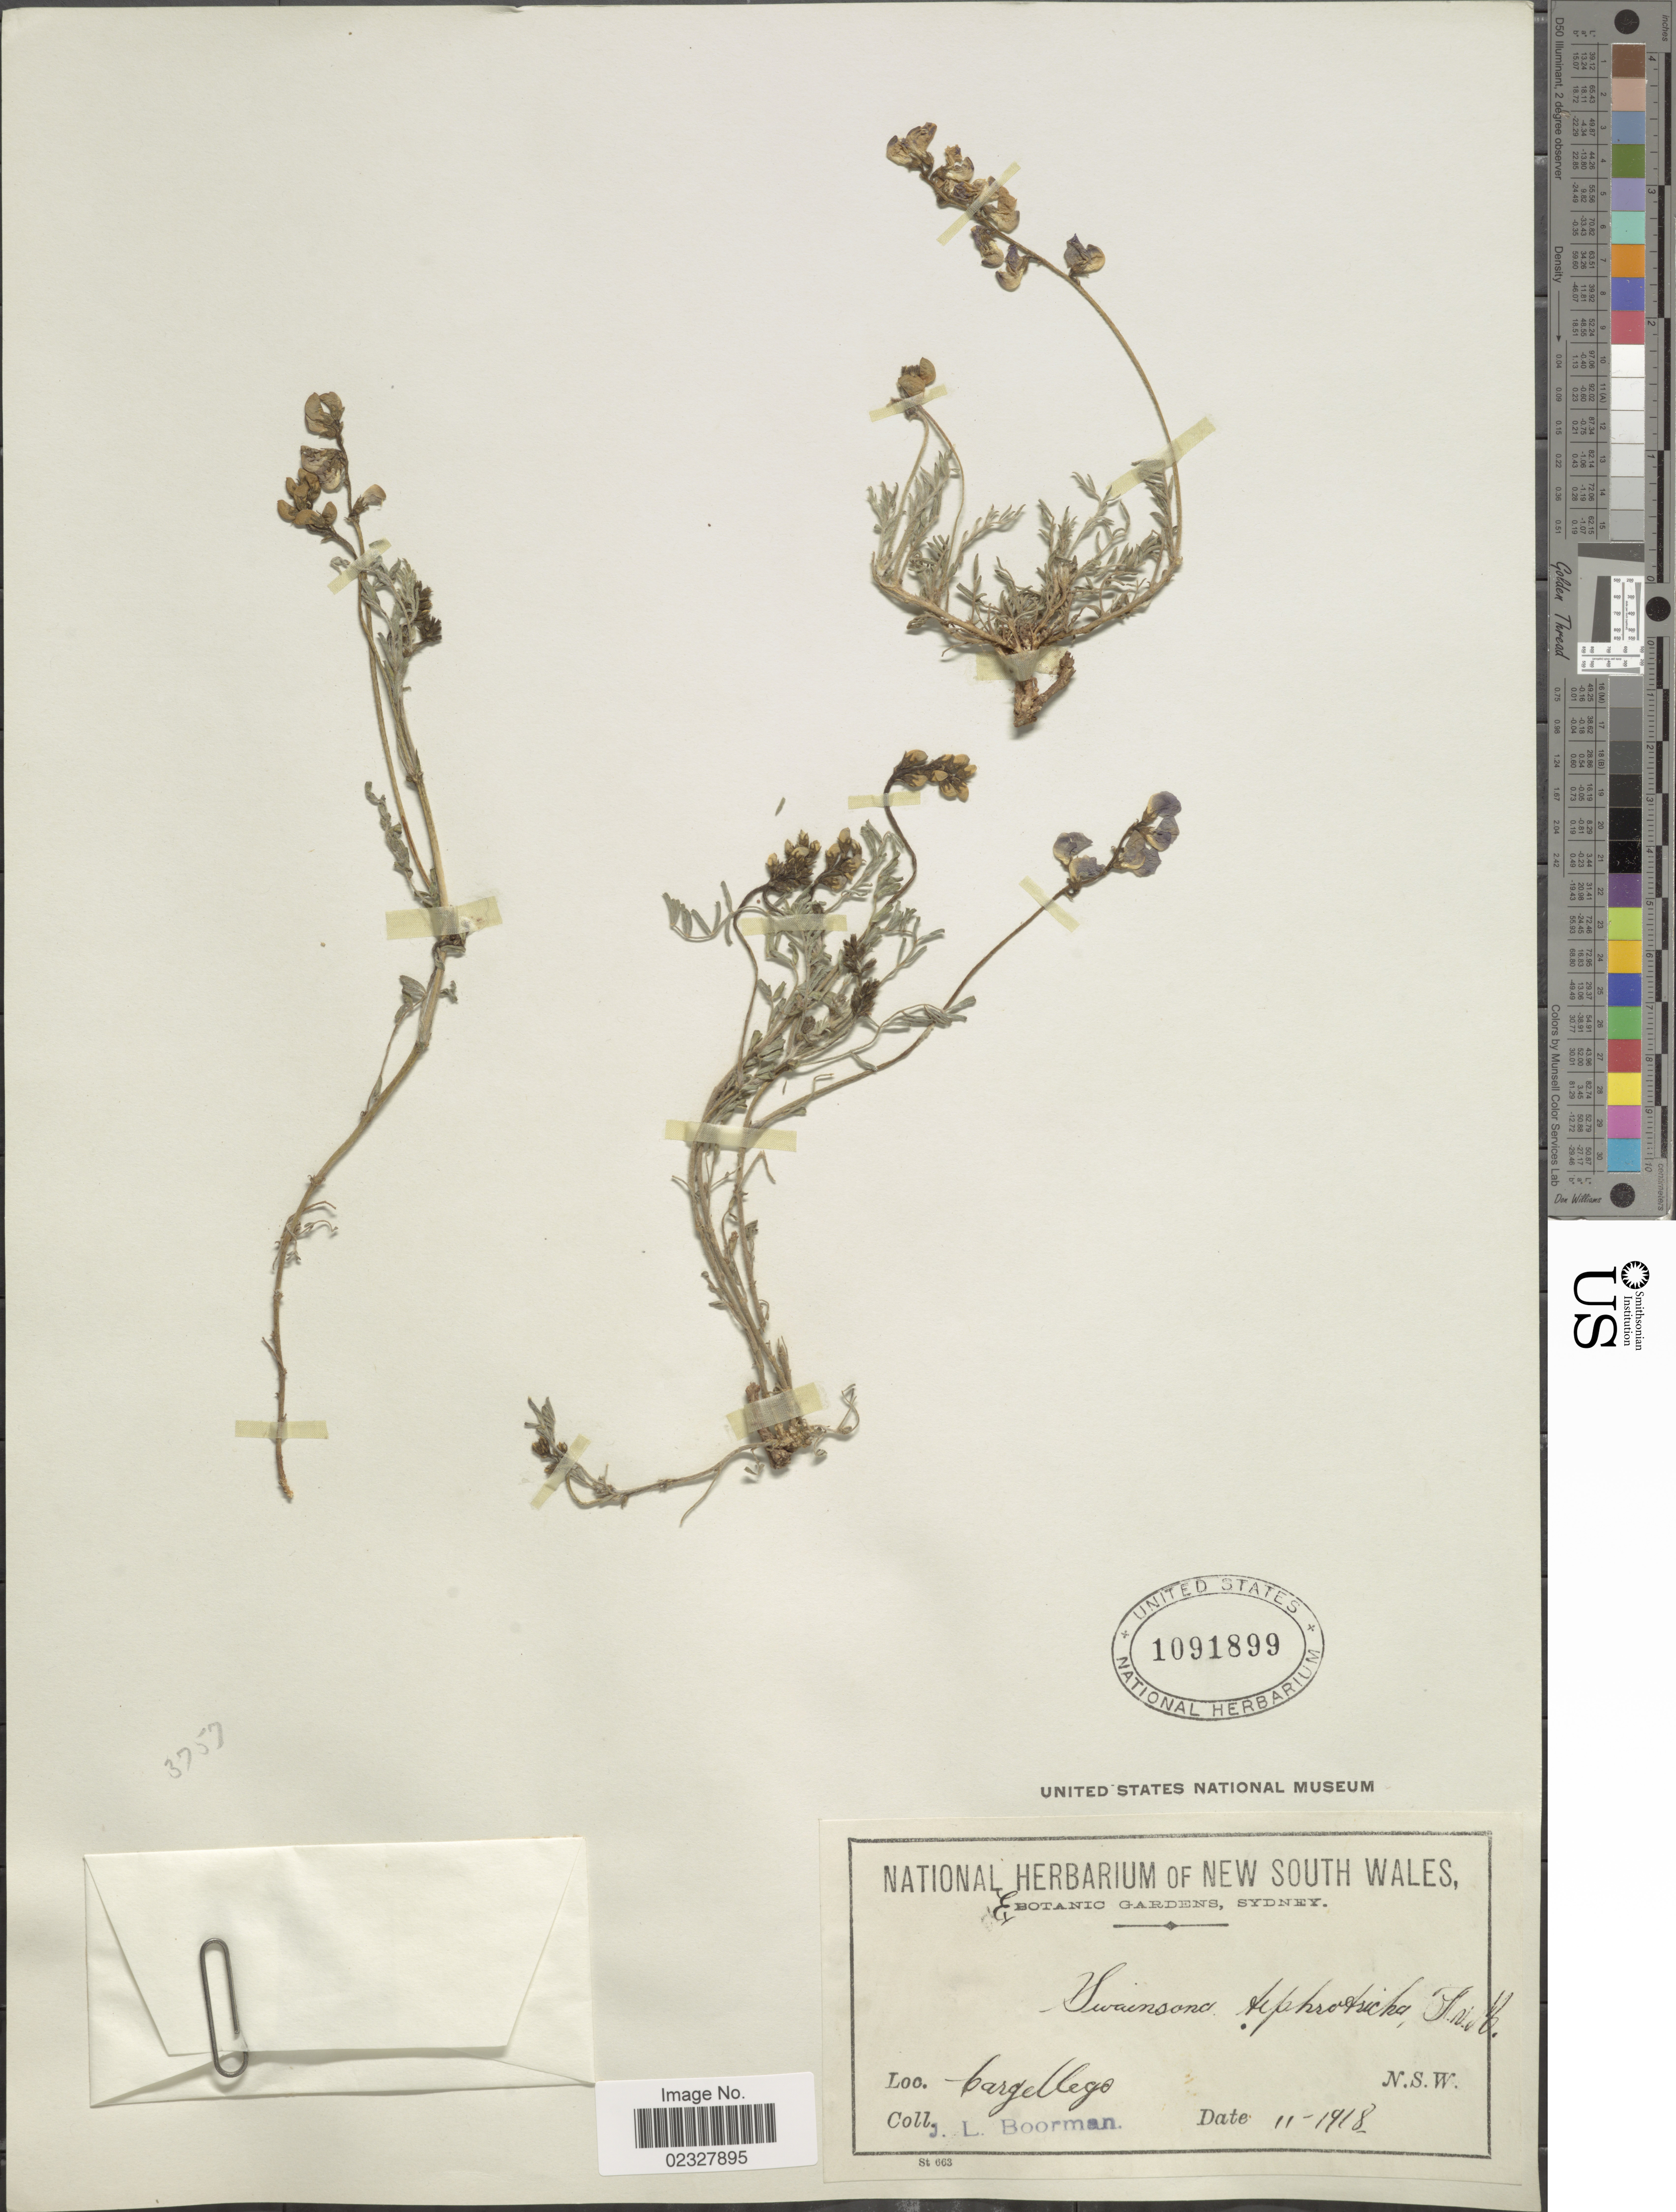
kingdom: Plantae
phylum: Tracheophyta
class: Magnoliopsida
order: Fabales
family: Fabaceae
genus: Swainsona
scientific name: Swainsona tephrotricha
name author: F. Muell.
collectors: J. Boorman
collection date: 1918-11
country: Australia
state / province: New South Wales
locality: Cargellego, [cargelligo ] N. S. W.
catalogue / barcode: US 1091899